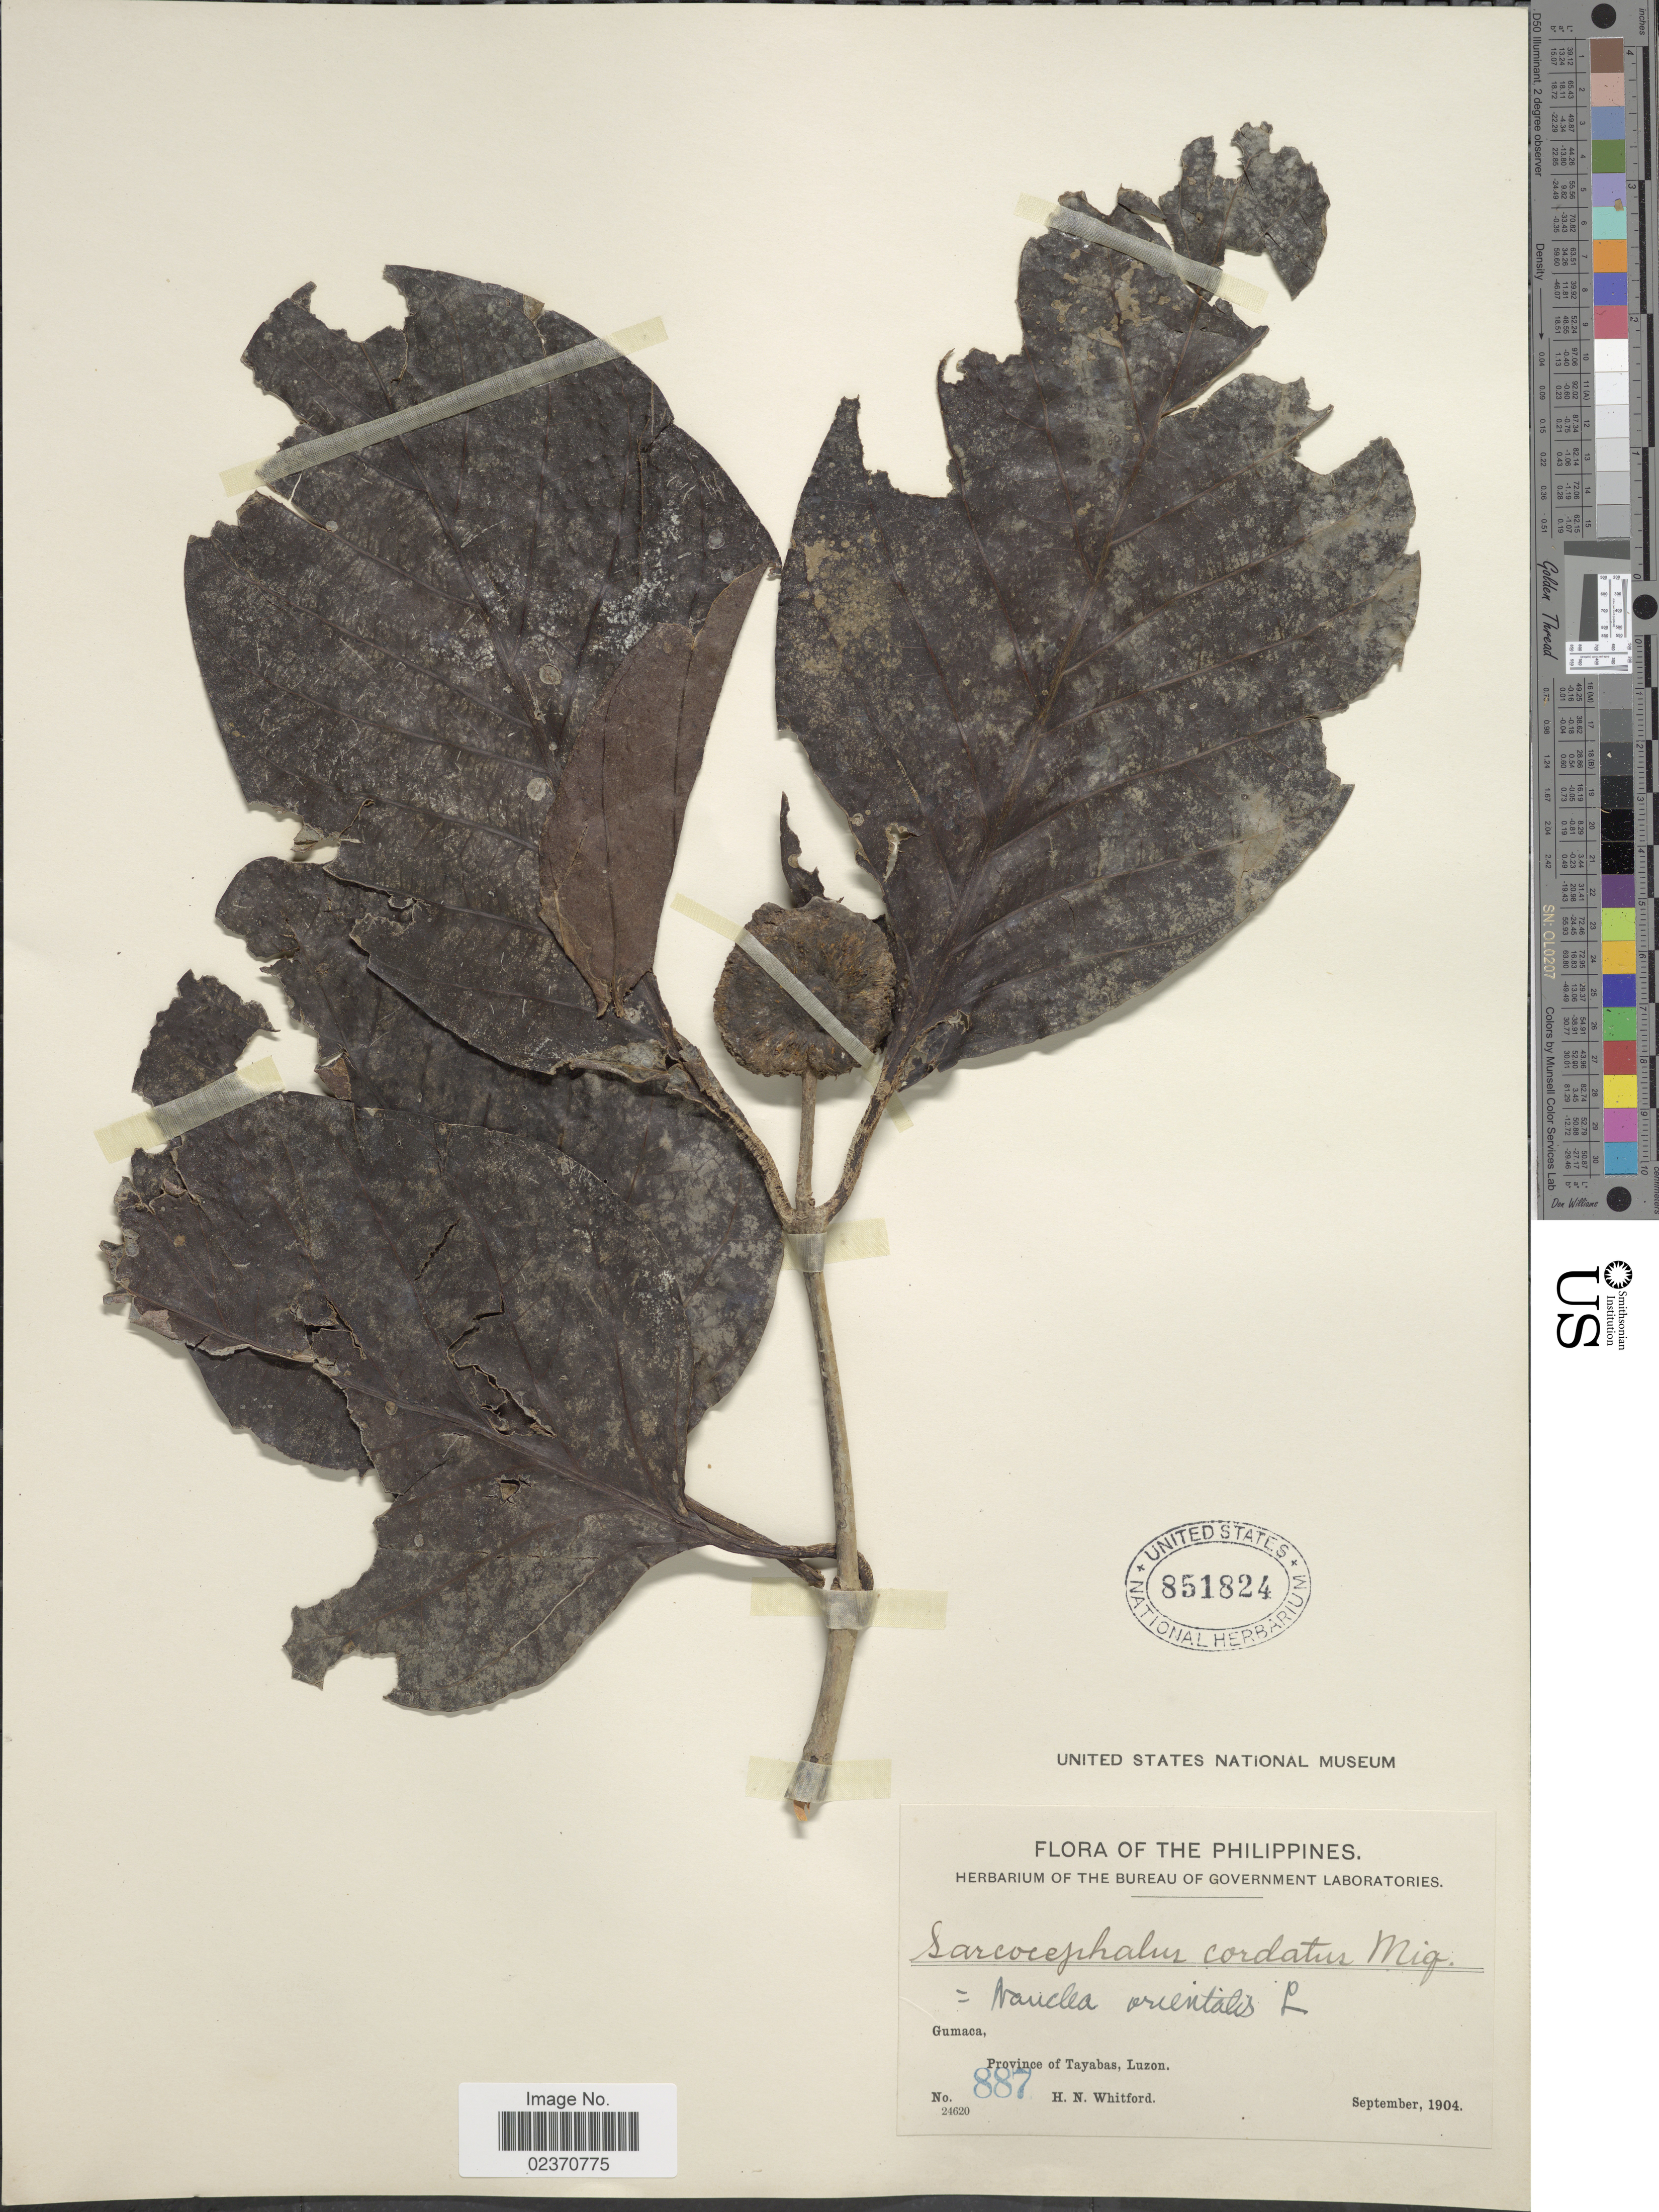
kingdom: Plantae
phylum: Tracheophyta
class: Magnoliopsida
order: Gentianales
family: Rubiaceae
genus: Nauclea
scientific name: Nauclea orientalis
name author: (L.) L.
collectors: H. N. Whitford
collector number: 887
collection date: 1904-09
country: Philippines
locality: Gumaca, Province of Tayabas, Luzon.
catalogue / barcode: US 851824